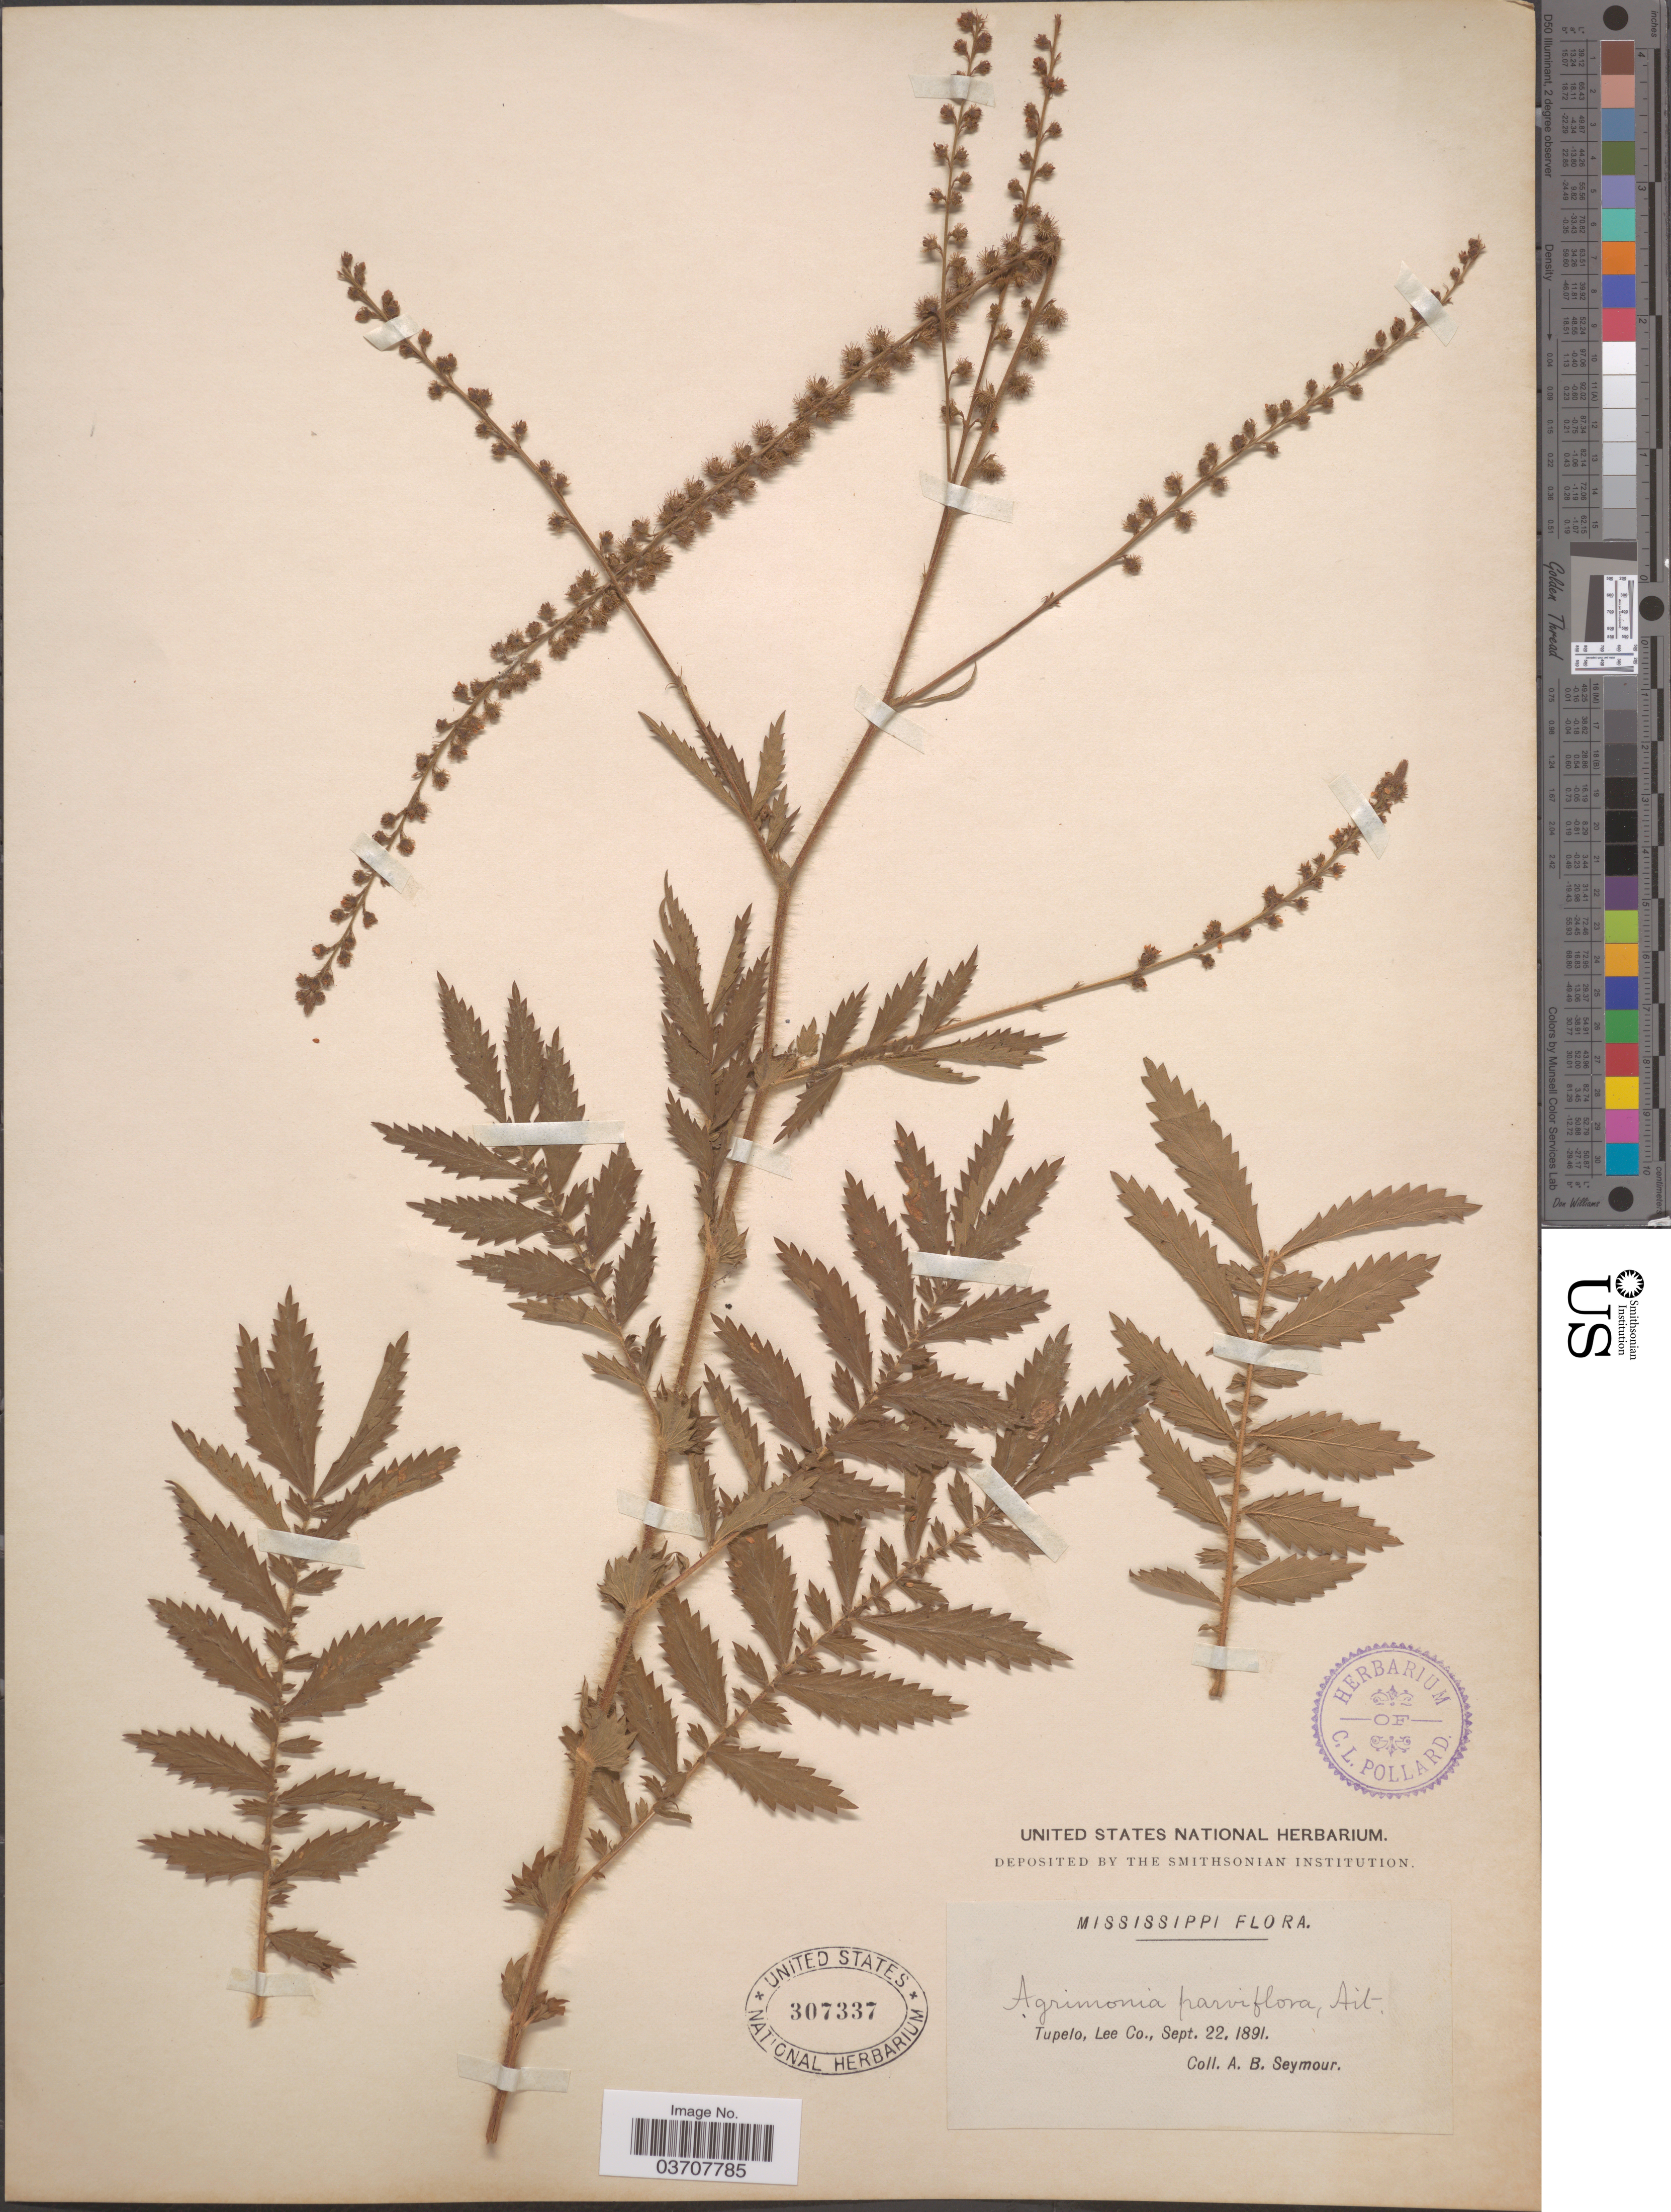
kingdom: Plantae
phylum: Tracheophyta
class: Magnoliopsida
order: Rosales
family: Rosaceae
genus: Agrimonia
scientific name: Agrimonia parviflora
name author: Aiton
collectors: A. Seymour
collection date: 1891-09-22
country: United States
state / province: Mississippi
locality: Tupelo, Lee Co.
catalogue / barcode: US 307337